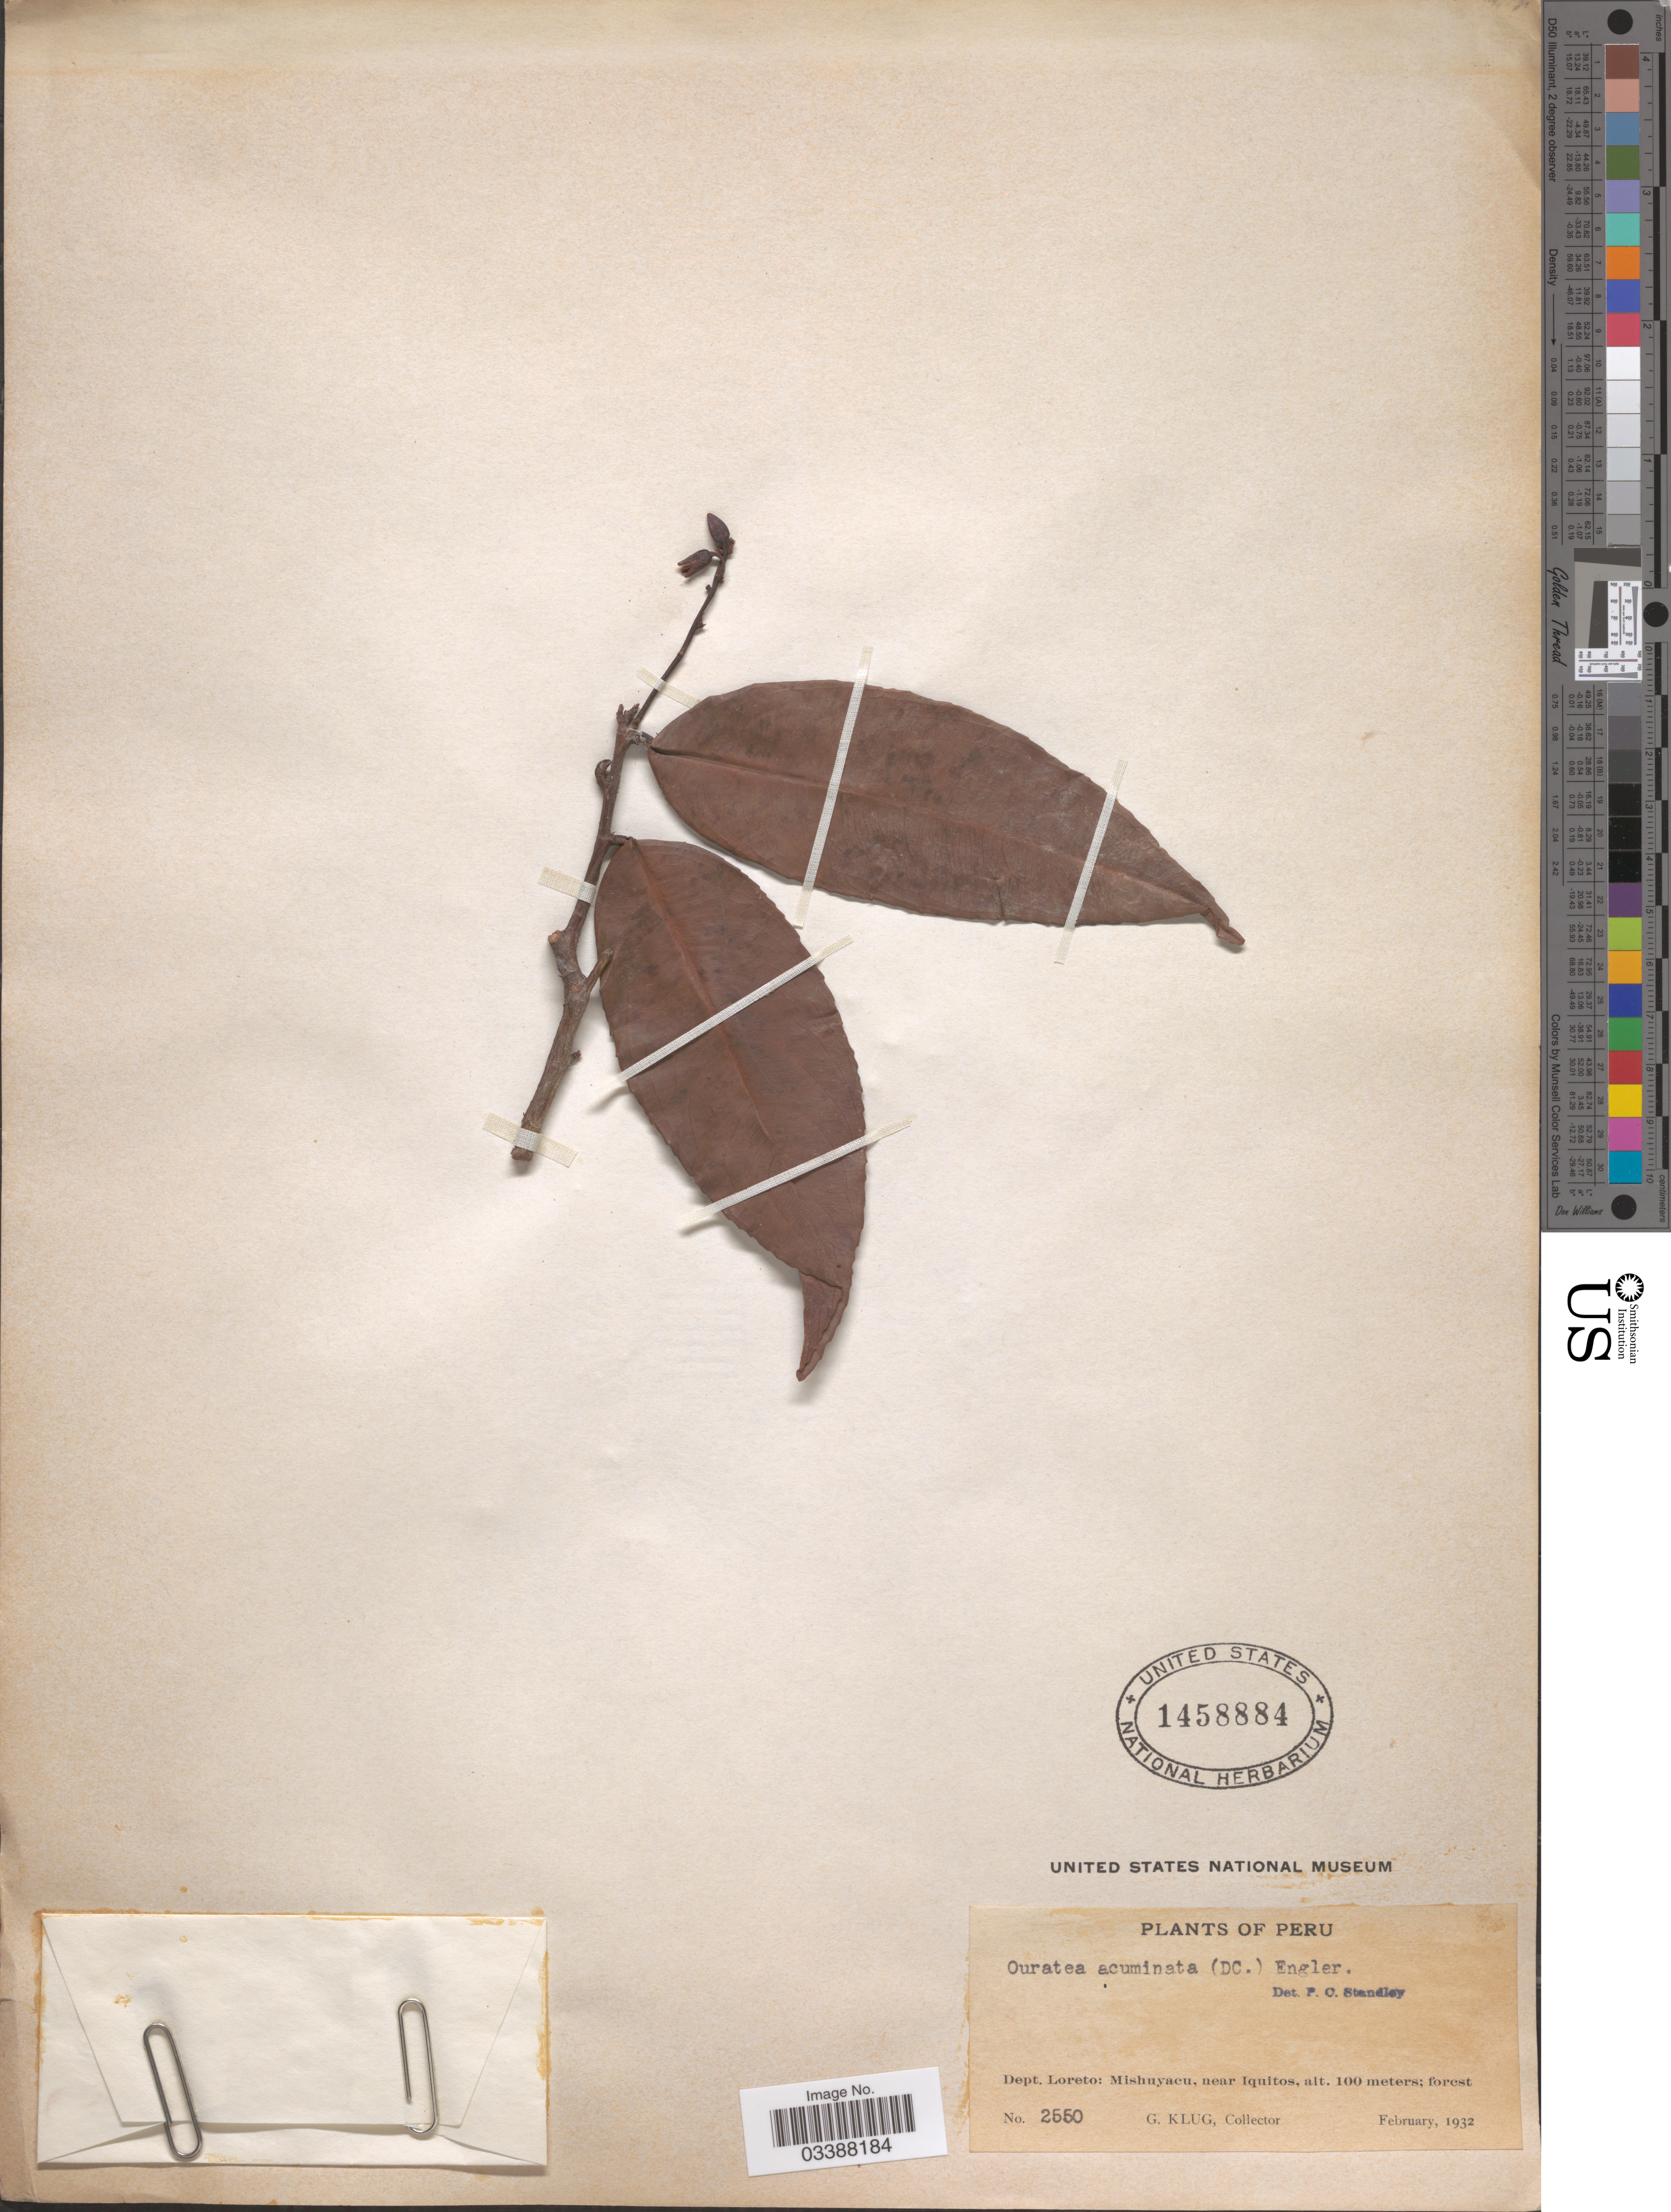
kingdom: Plantae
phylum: Tracheophyta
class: Magnoliopsida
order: Malpighiales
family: Ochnaceae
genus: Ouratea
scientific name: Ouratea acuminata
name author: (DC.) Engl.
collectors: G. Klug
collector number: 2550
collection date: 1932-02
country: Peru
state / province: Loreto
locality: Dept. Loreto: Mishuyacu, near Iquitos.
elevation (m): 100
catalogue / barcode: US 1458884